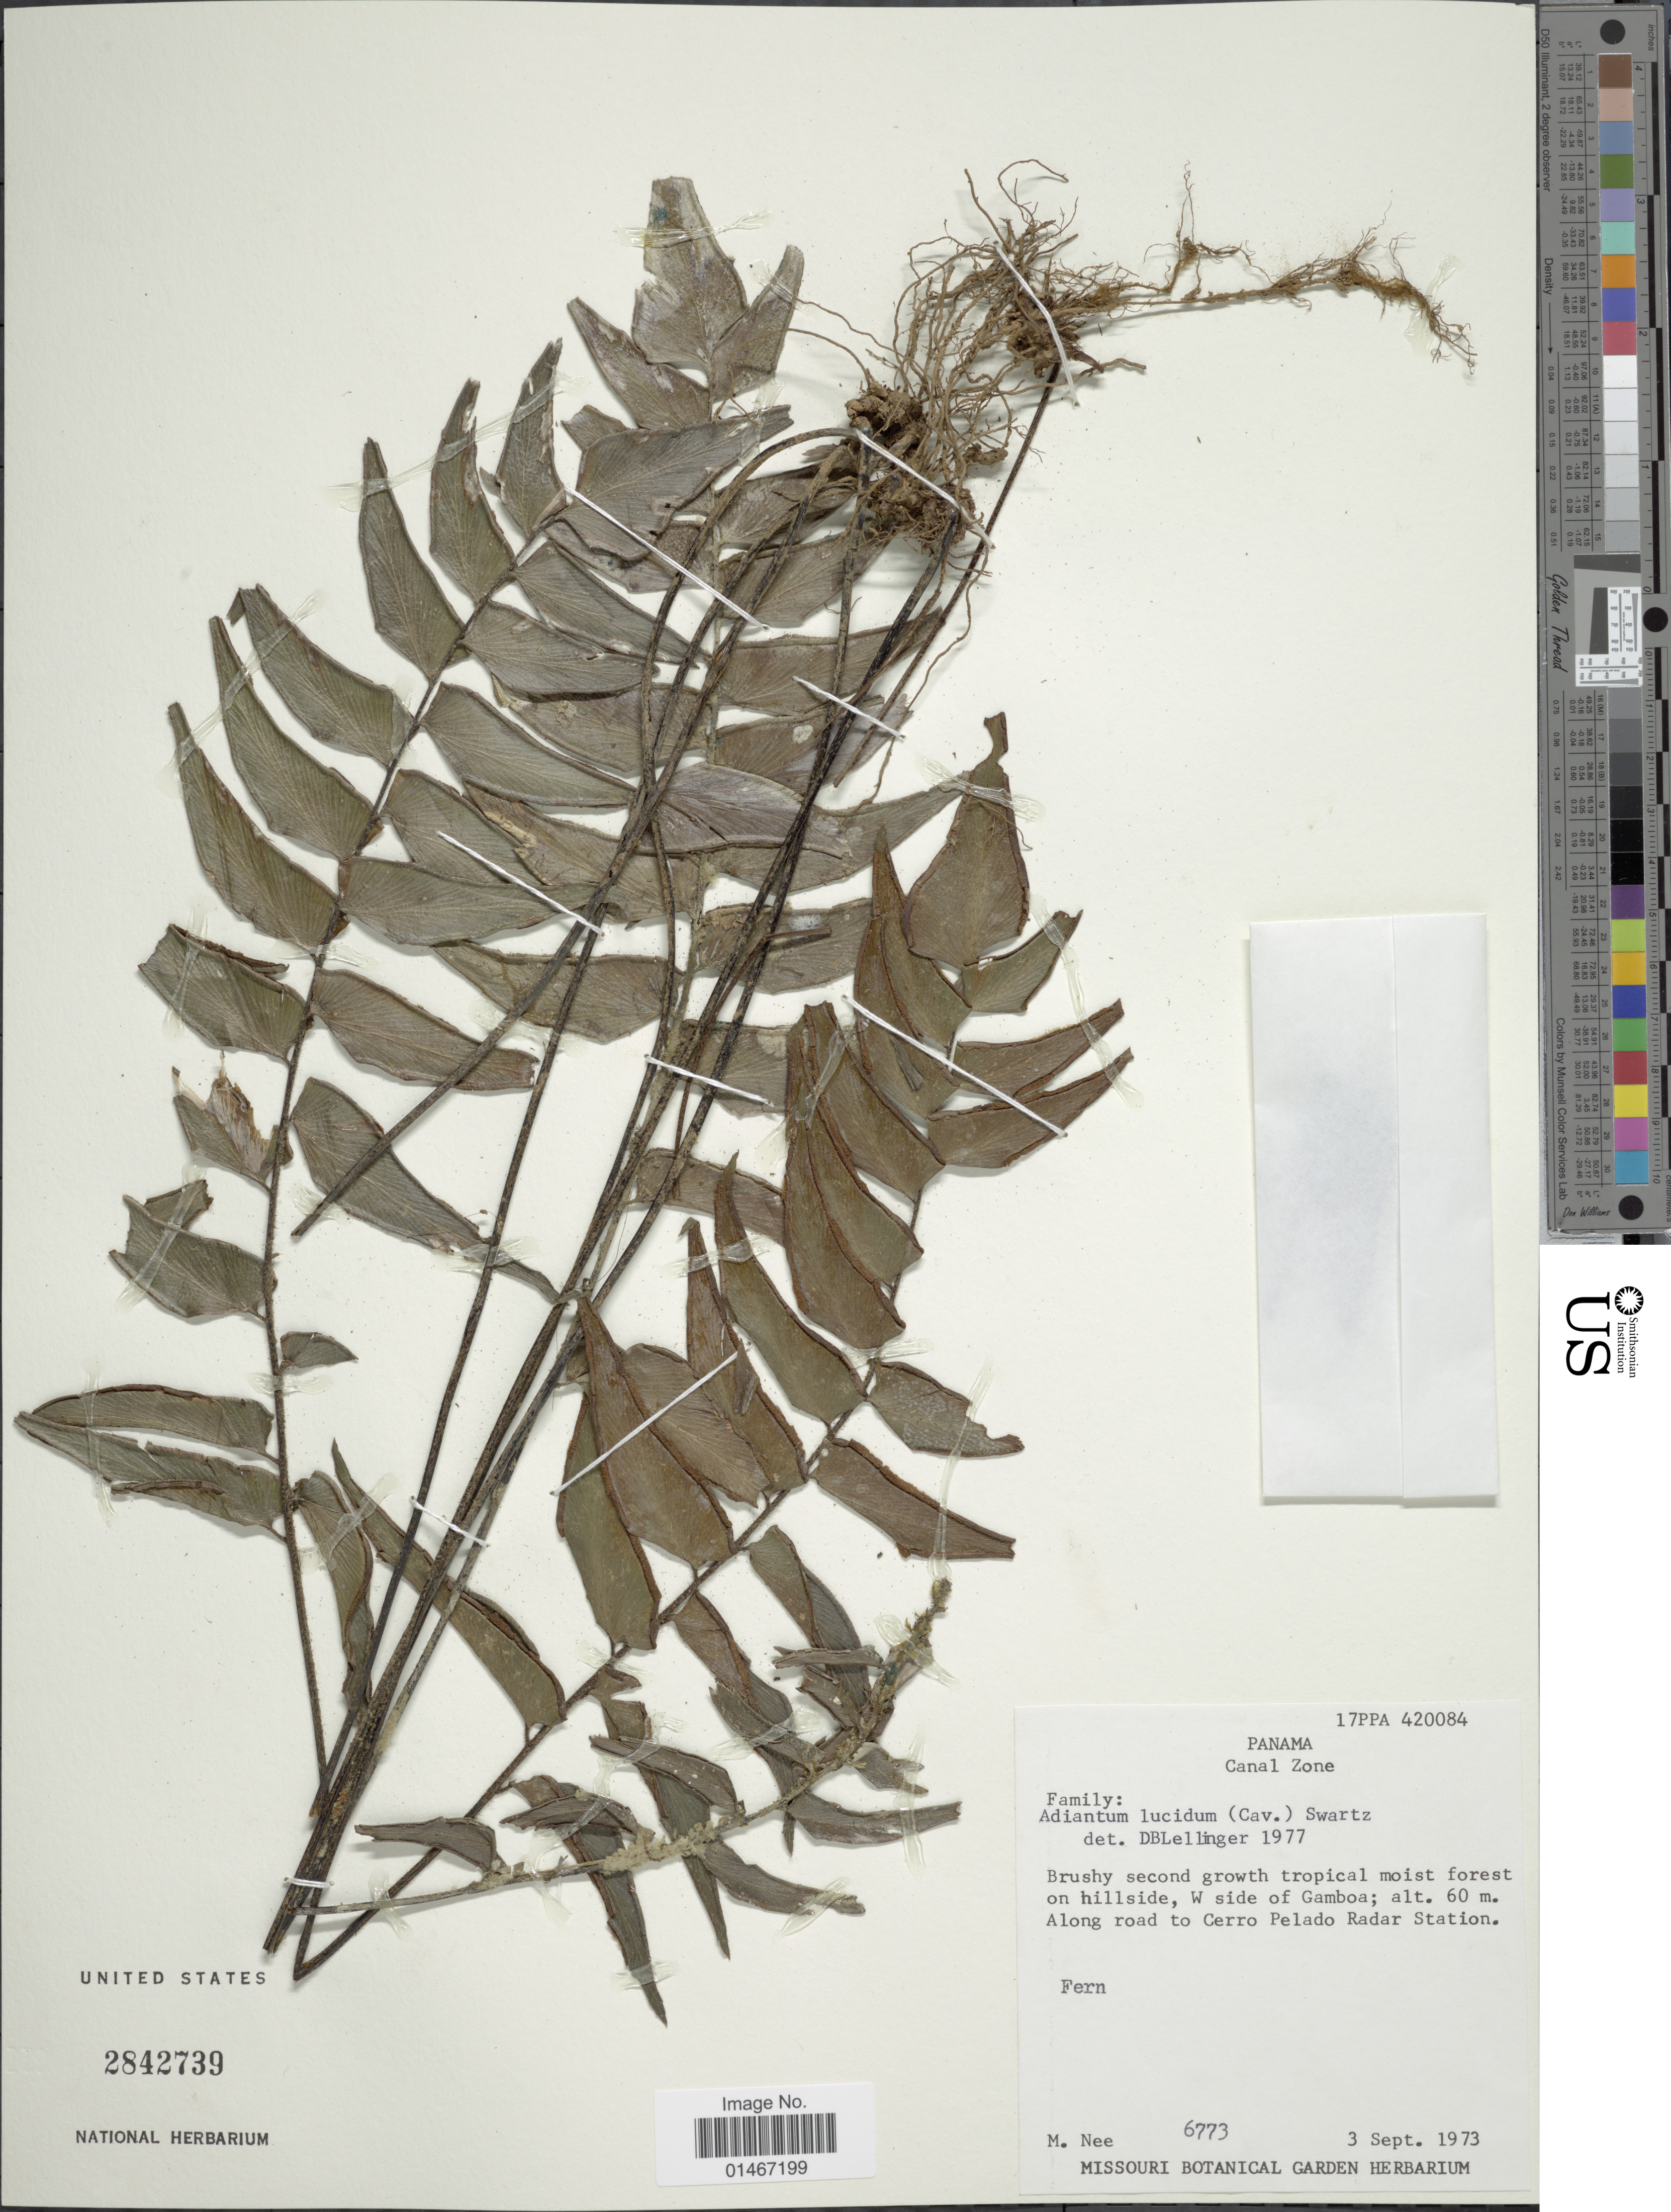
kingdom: Plantae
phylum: Tracheophyta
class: Polypodiopsida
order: Polypodiales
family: Pteridaceae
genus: Adiantum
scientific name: Adiantum lucidum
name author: (Cav.) Sw.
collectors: M. Nee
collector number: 6773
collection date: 1973-09-03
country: Panama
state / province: Colón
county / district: Canal Zone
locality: Canal Zone. On hillside, W side of Gamboa. Along road to Cerro Pelado Radar Station.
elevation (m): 60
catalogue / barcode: US 2842739